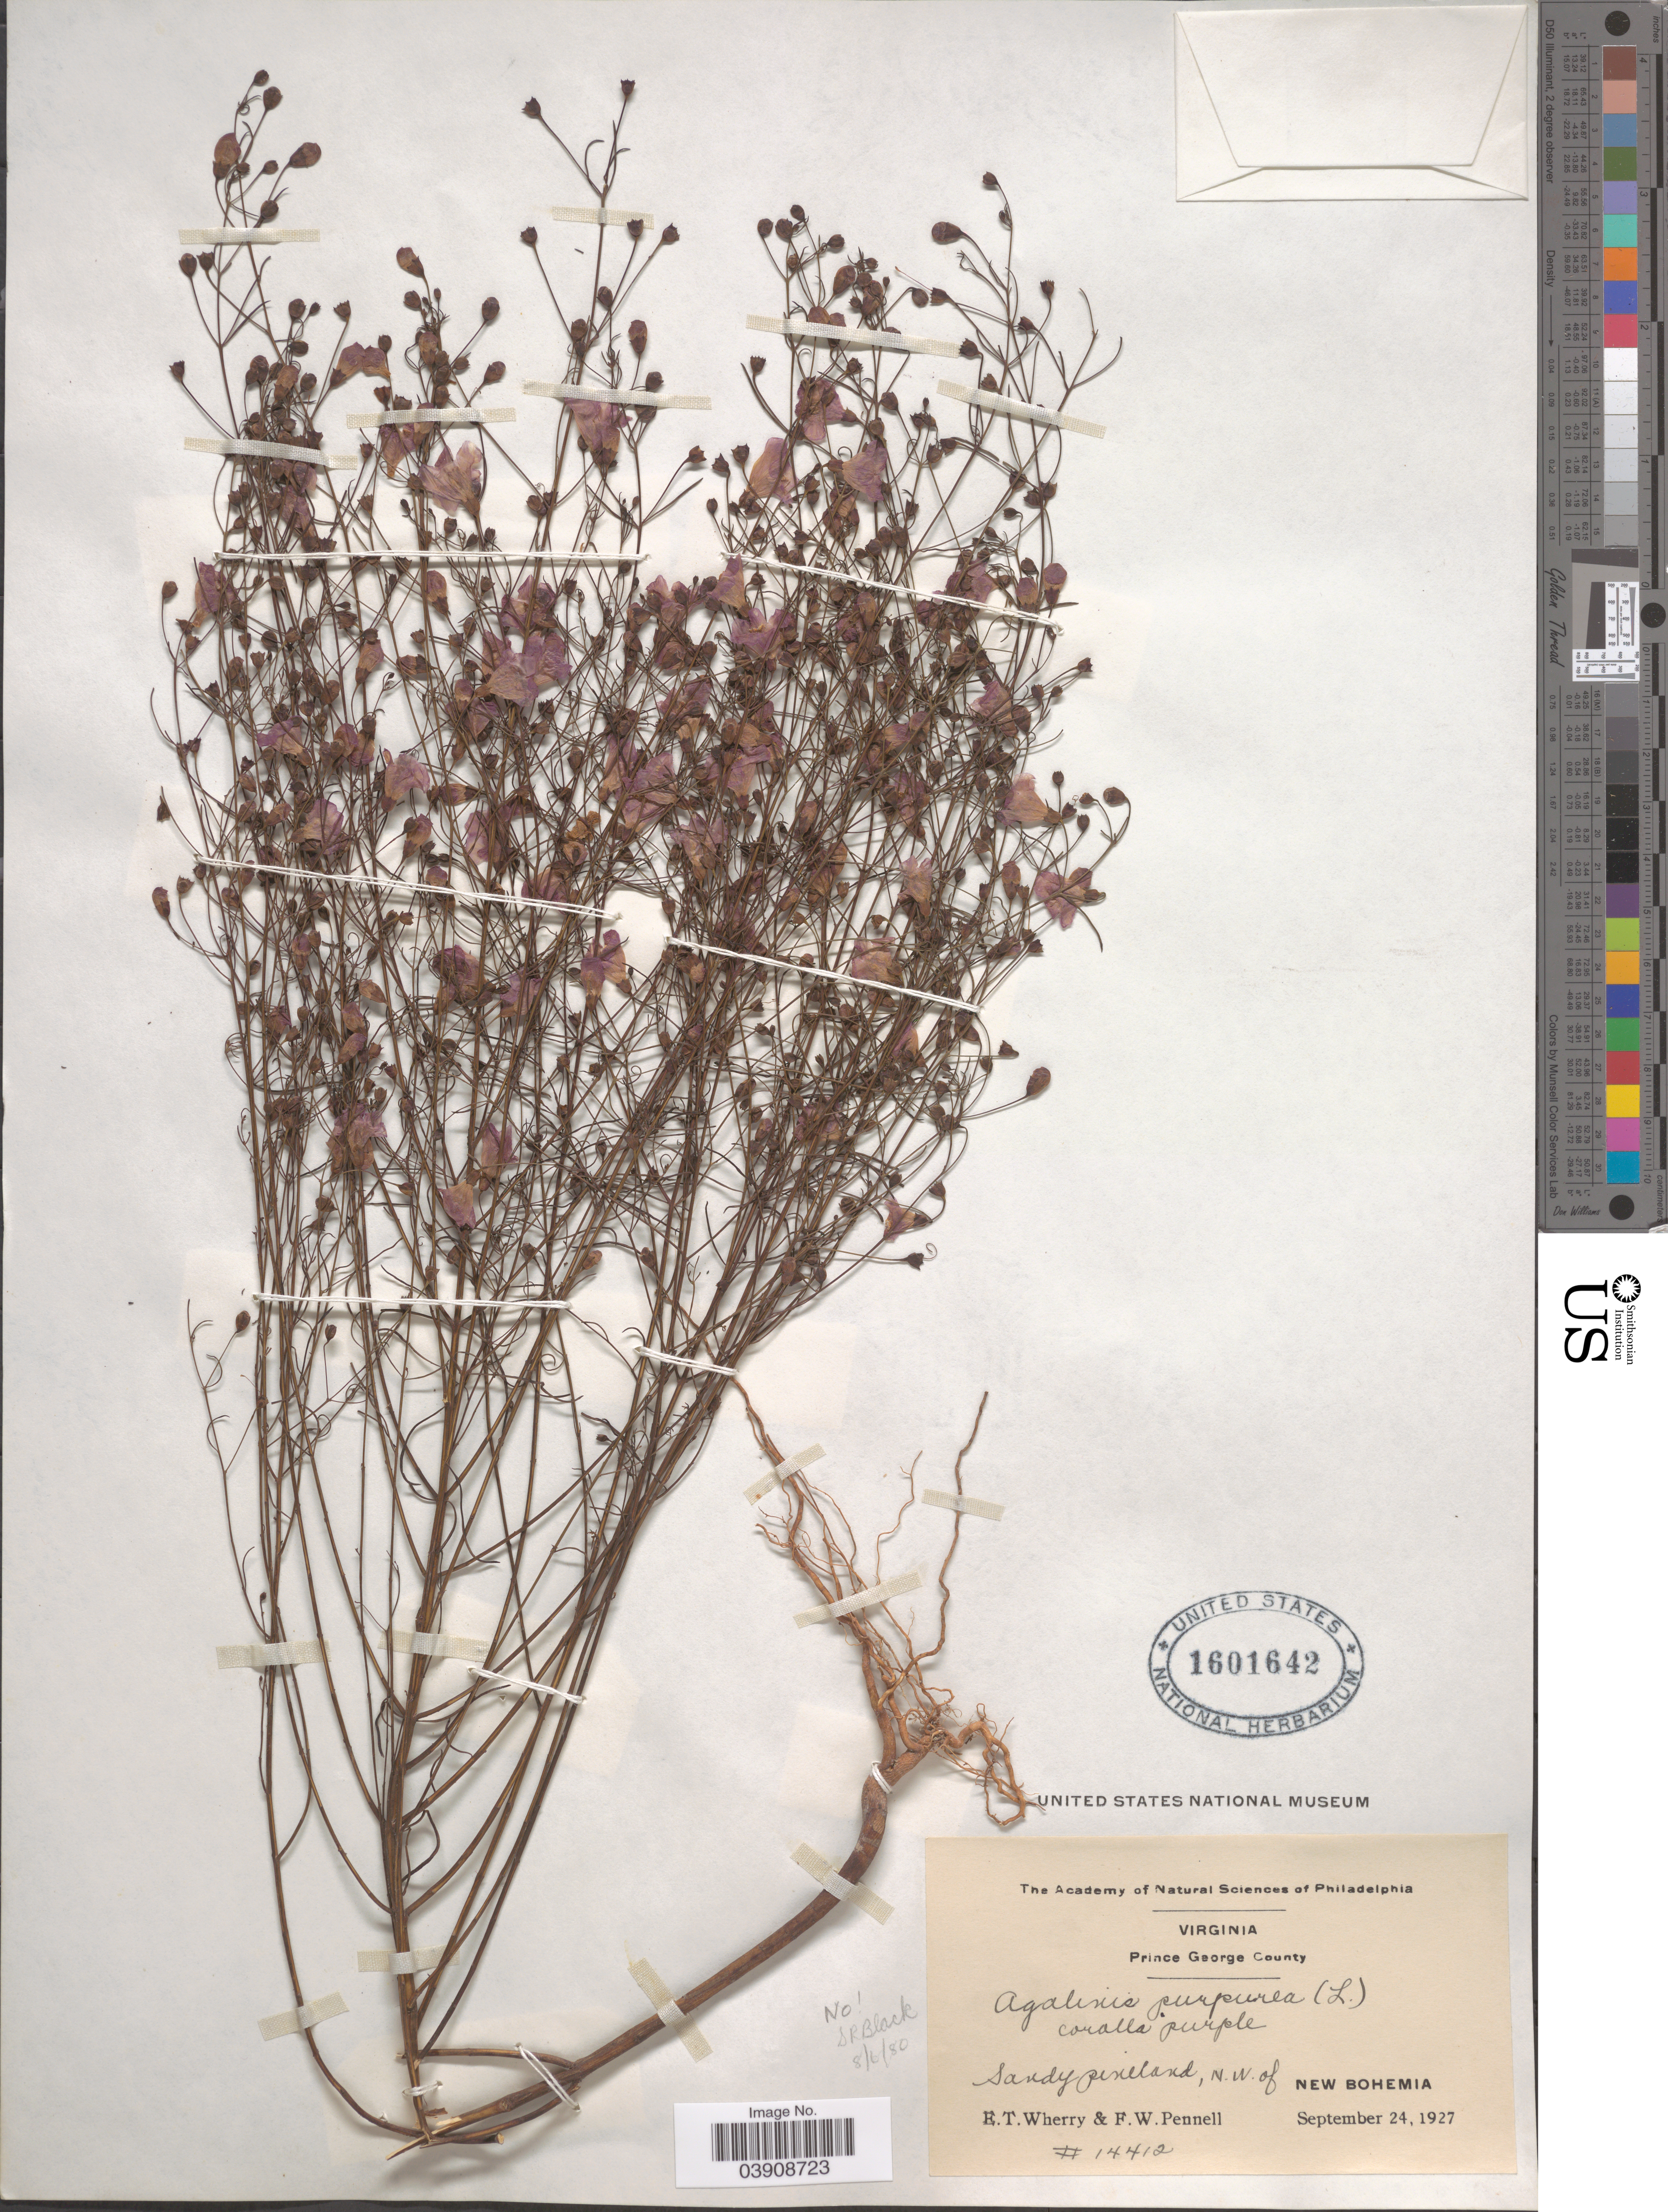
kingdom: Plantae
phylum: Tracheophyta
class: Magnoliopsida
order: Lamiales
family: Orobanchaceae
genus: Agalinis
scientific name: Agalinis sp.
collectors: E. T. Wherry & F. W. Pennell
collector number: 14412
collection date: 1927-09-24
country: United States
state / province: Virginia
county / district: Prince George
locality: Prince George County. Sandy pineland, N.W. of New Bohemia.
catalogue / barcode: US 1601642